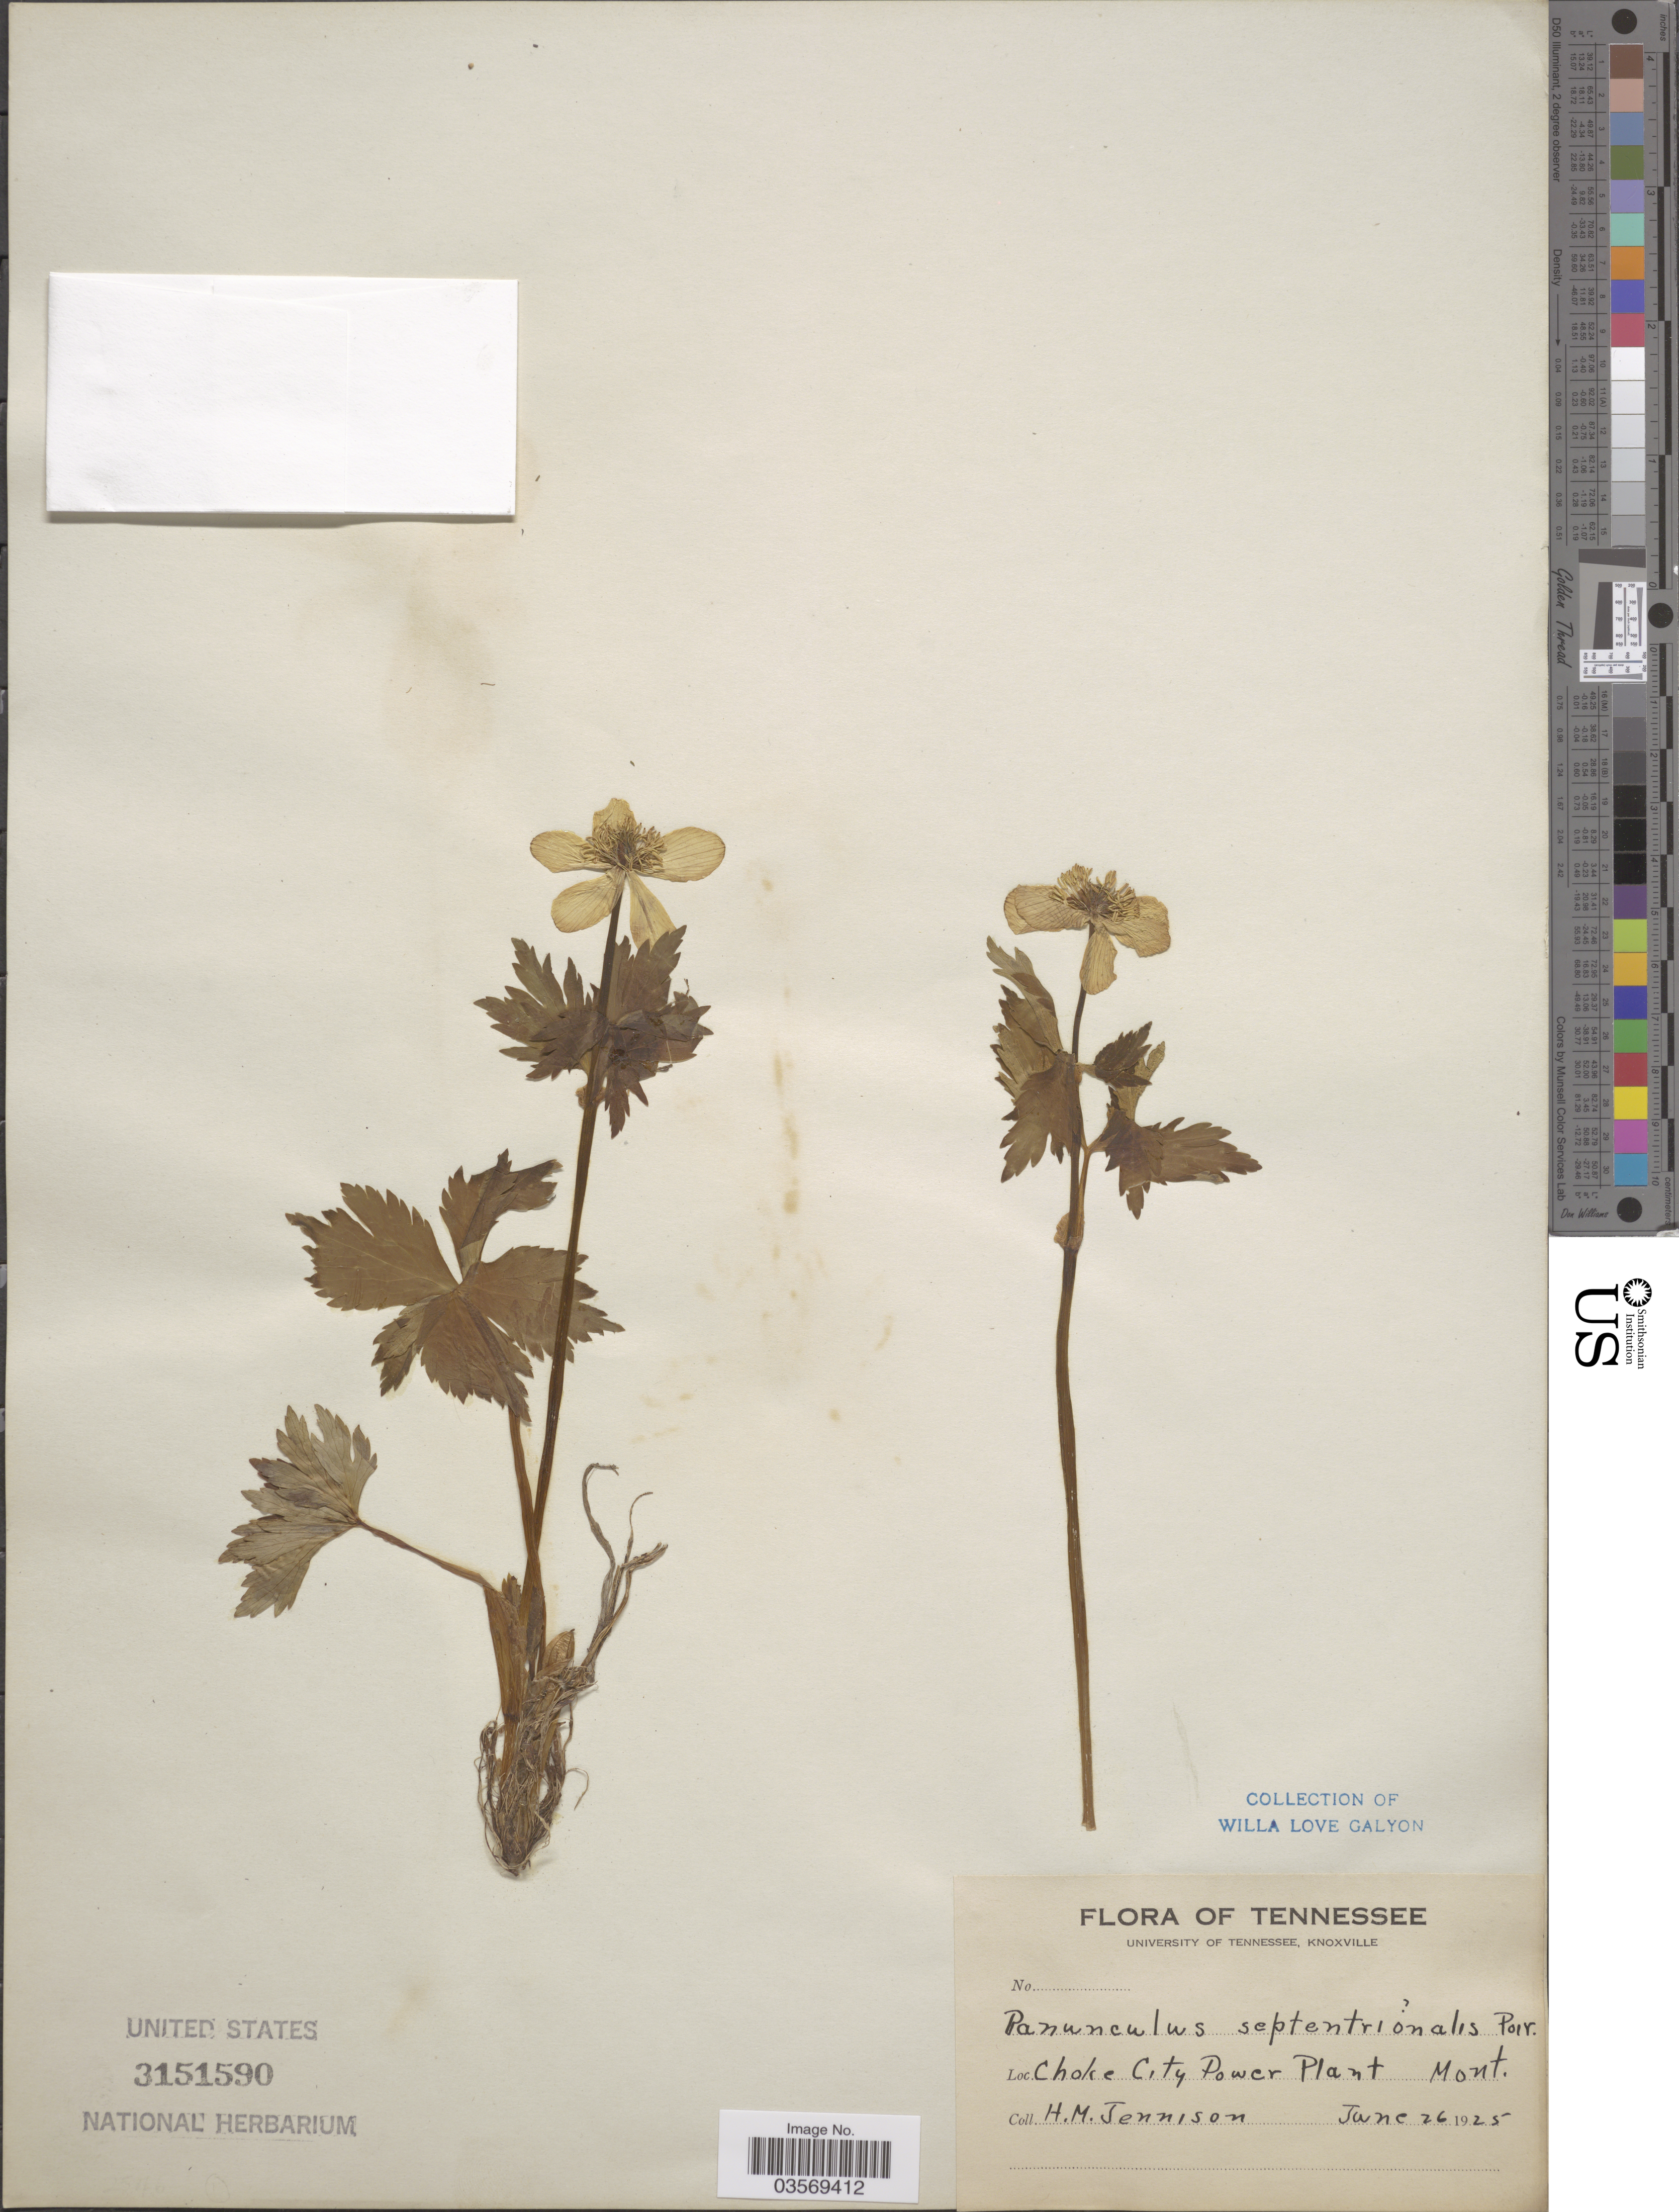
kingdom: Plantae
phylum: Tracheophyta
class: Magnoliopsida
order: Ranunculales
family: Ranunculaceae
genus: Ranunculus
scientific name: Ranunculus septentrionalis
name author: Poir.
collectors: H. Jennison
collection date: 1925-06-26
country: United States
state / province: Montana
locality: Choke City Power Plant Mont.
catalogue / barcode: US 3151590